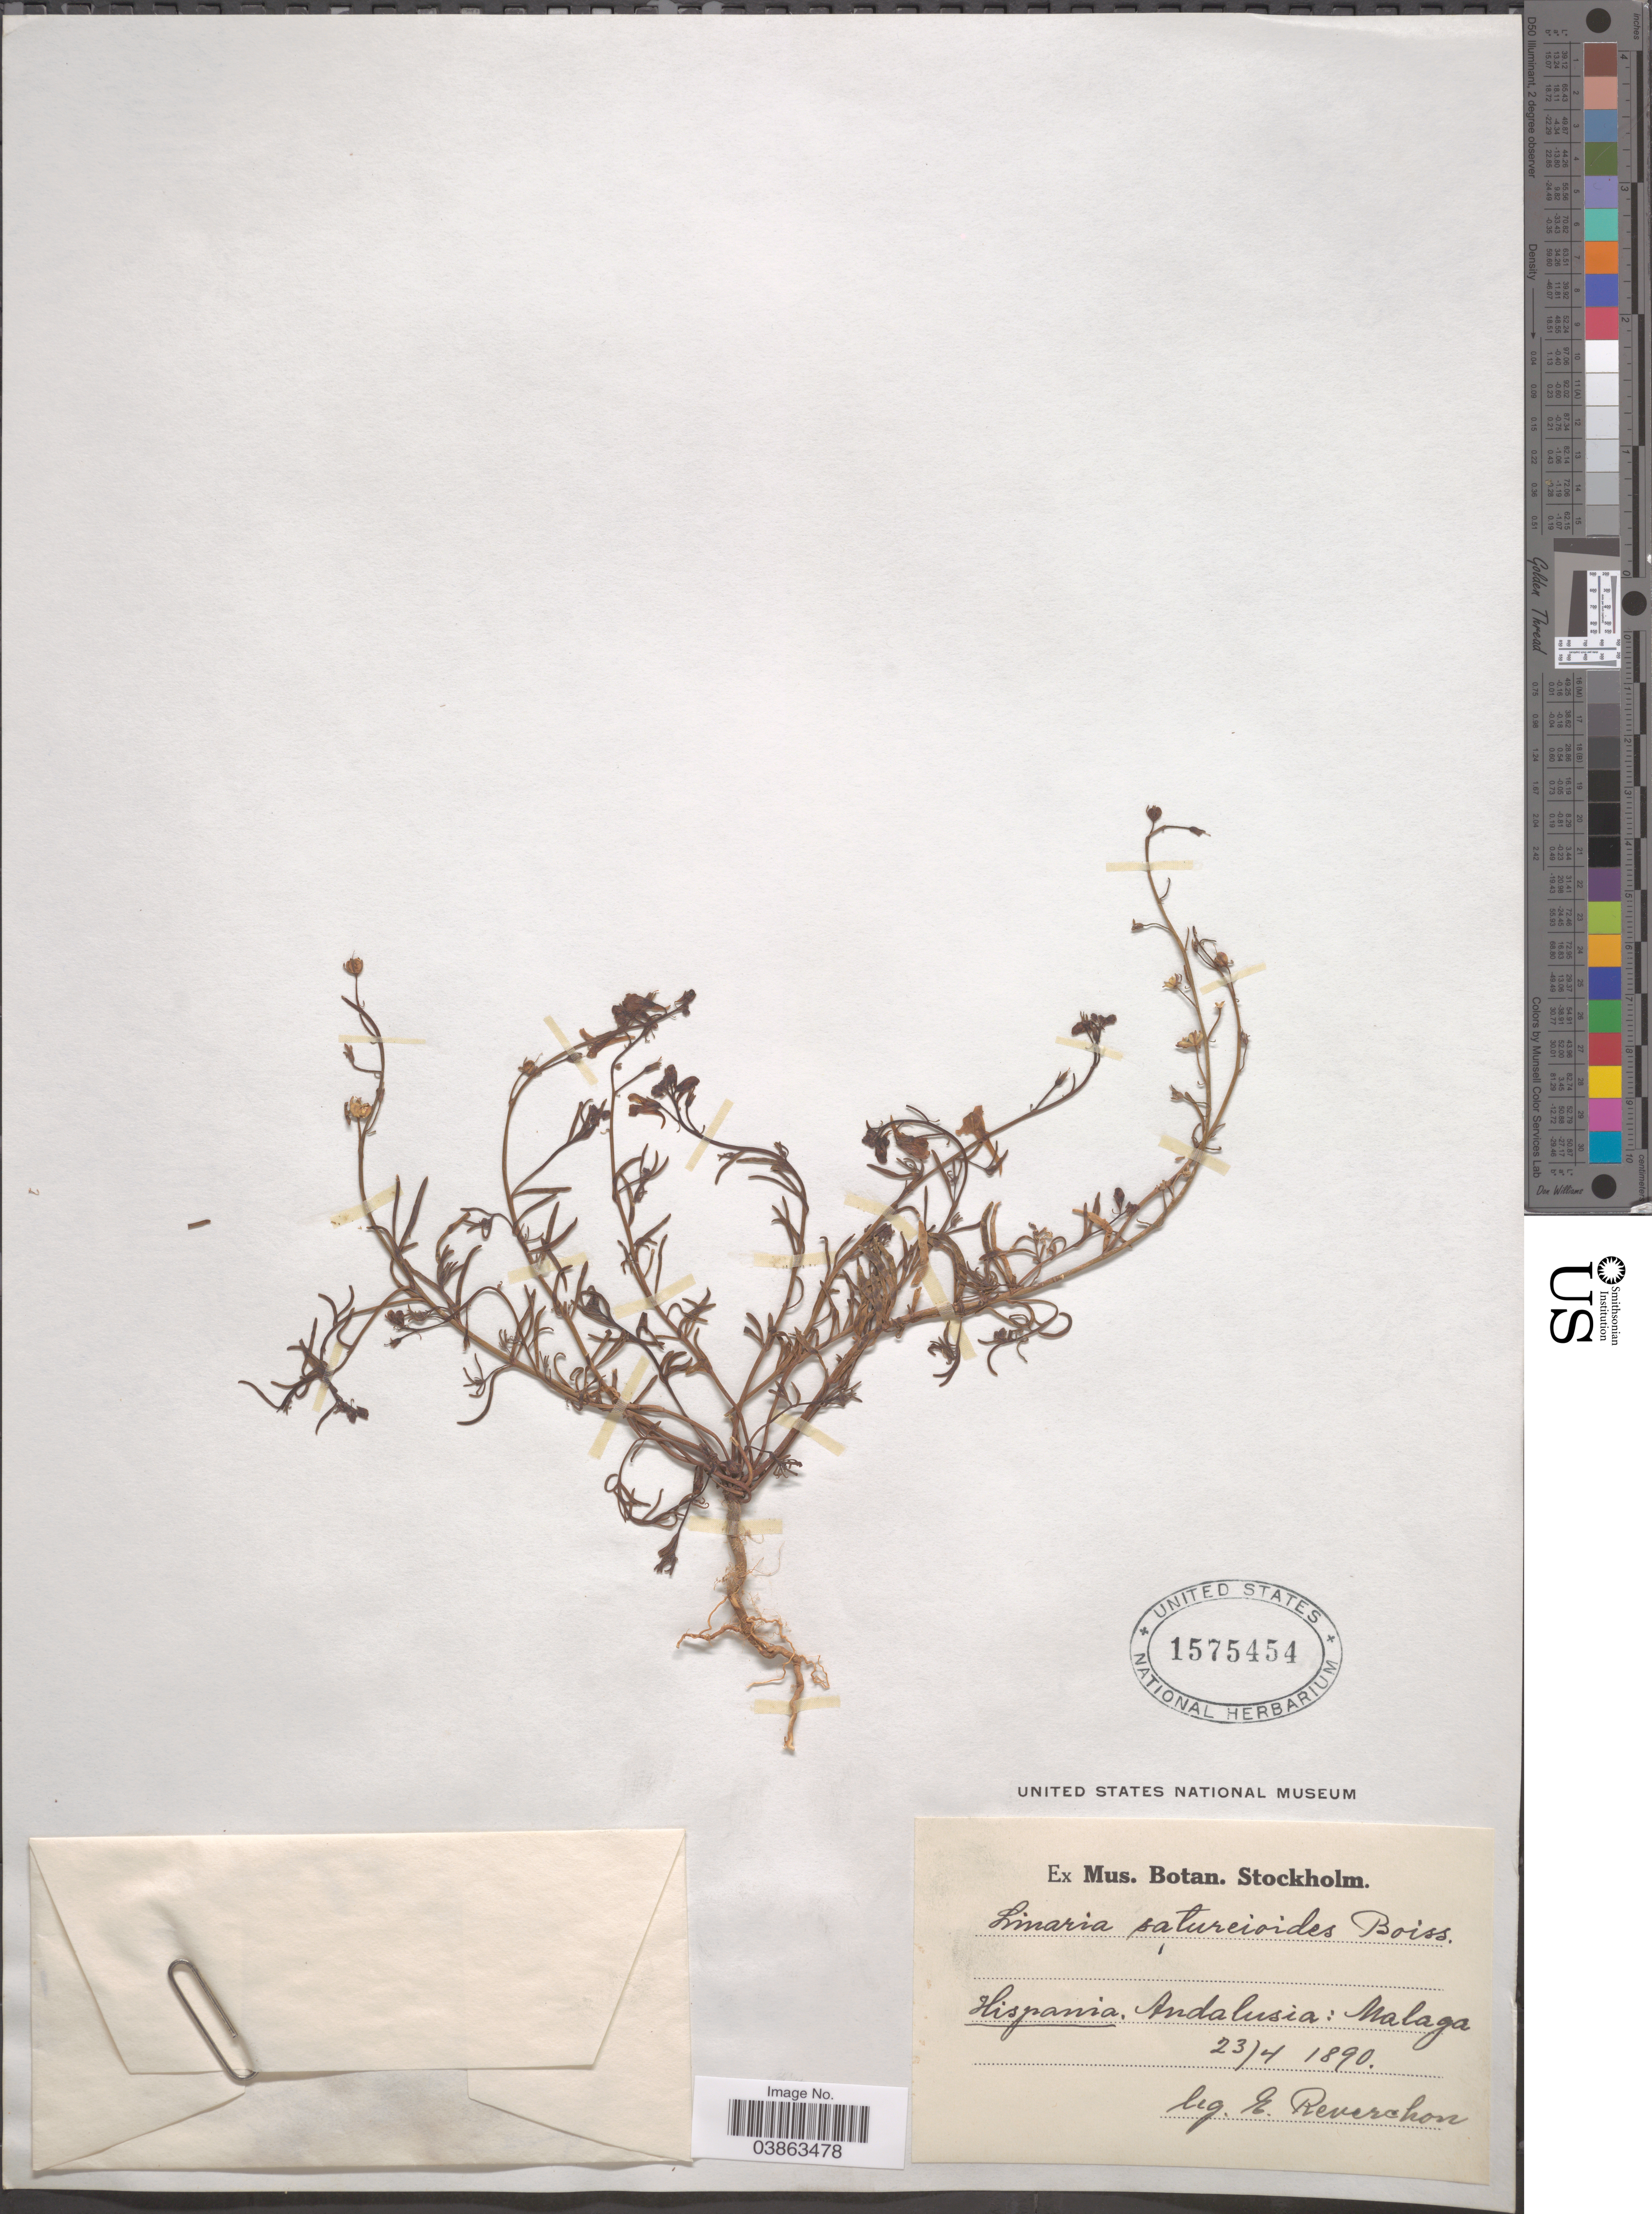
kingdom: Plantae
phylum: Tracheophyta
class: Magnoliopsida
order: Lamiales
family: Plantaginaceae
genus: Linaria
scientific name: Linaria satureioides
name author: Boiss.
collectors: E. Reverchon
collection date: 1890-04-23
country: Spain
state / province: Andalucía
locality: Hispania. Andalusia: Malaga.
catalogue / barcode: US 1575454